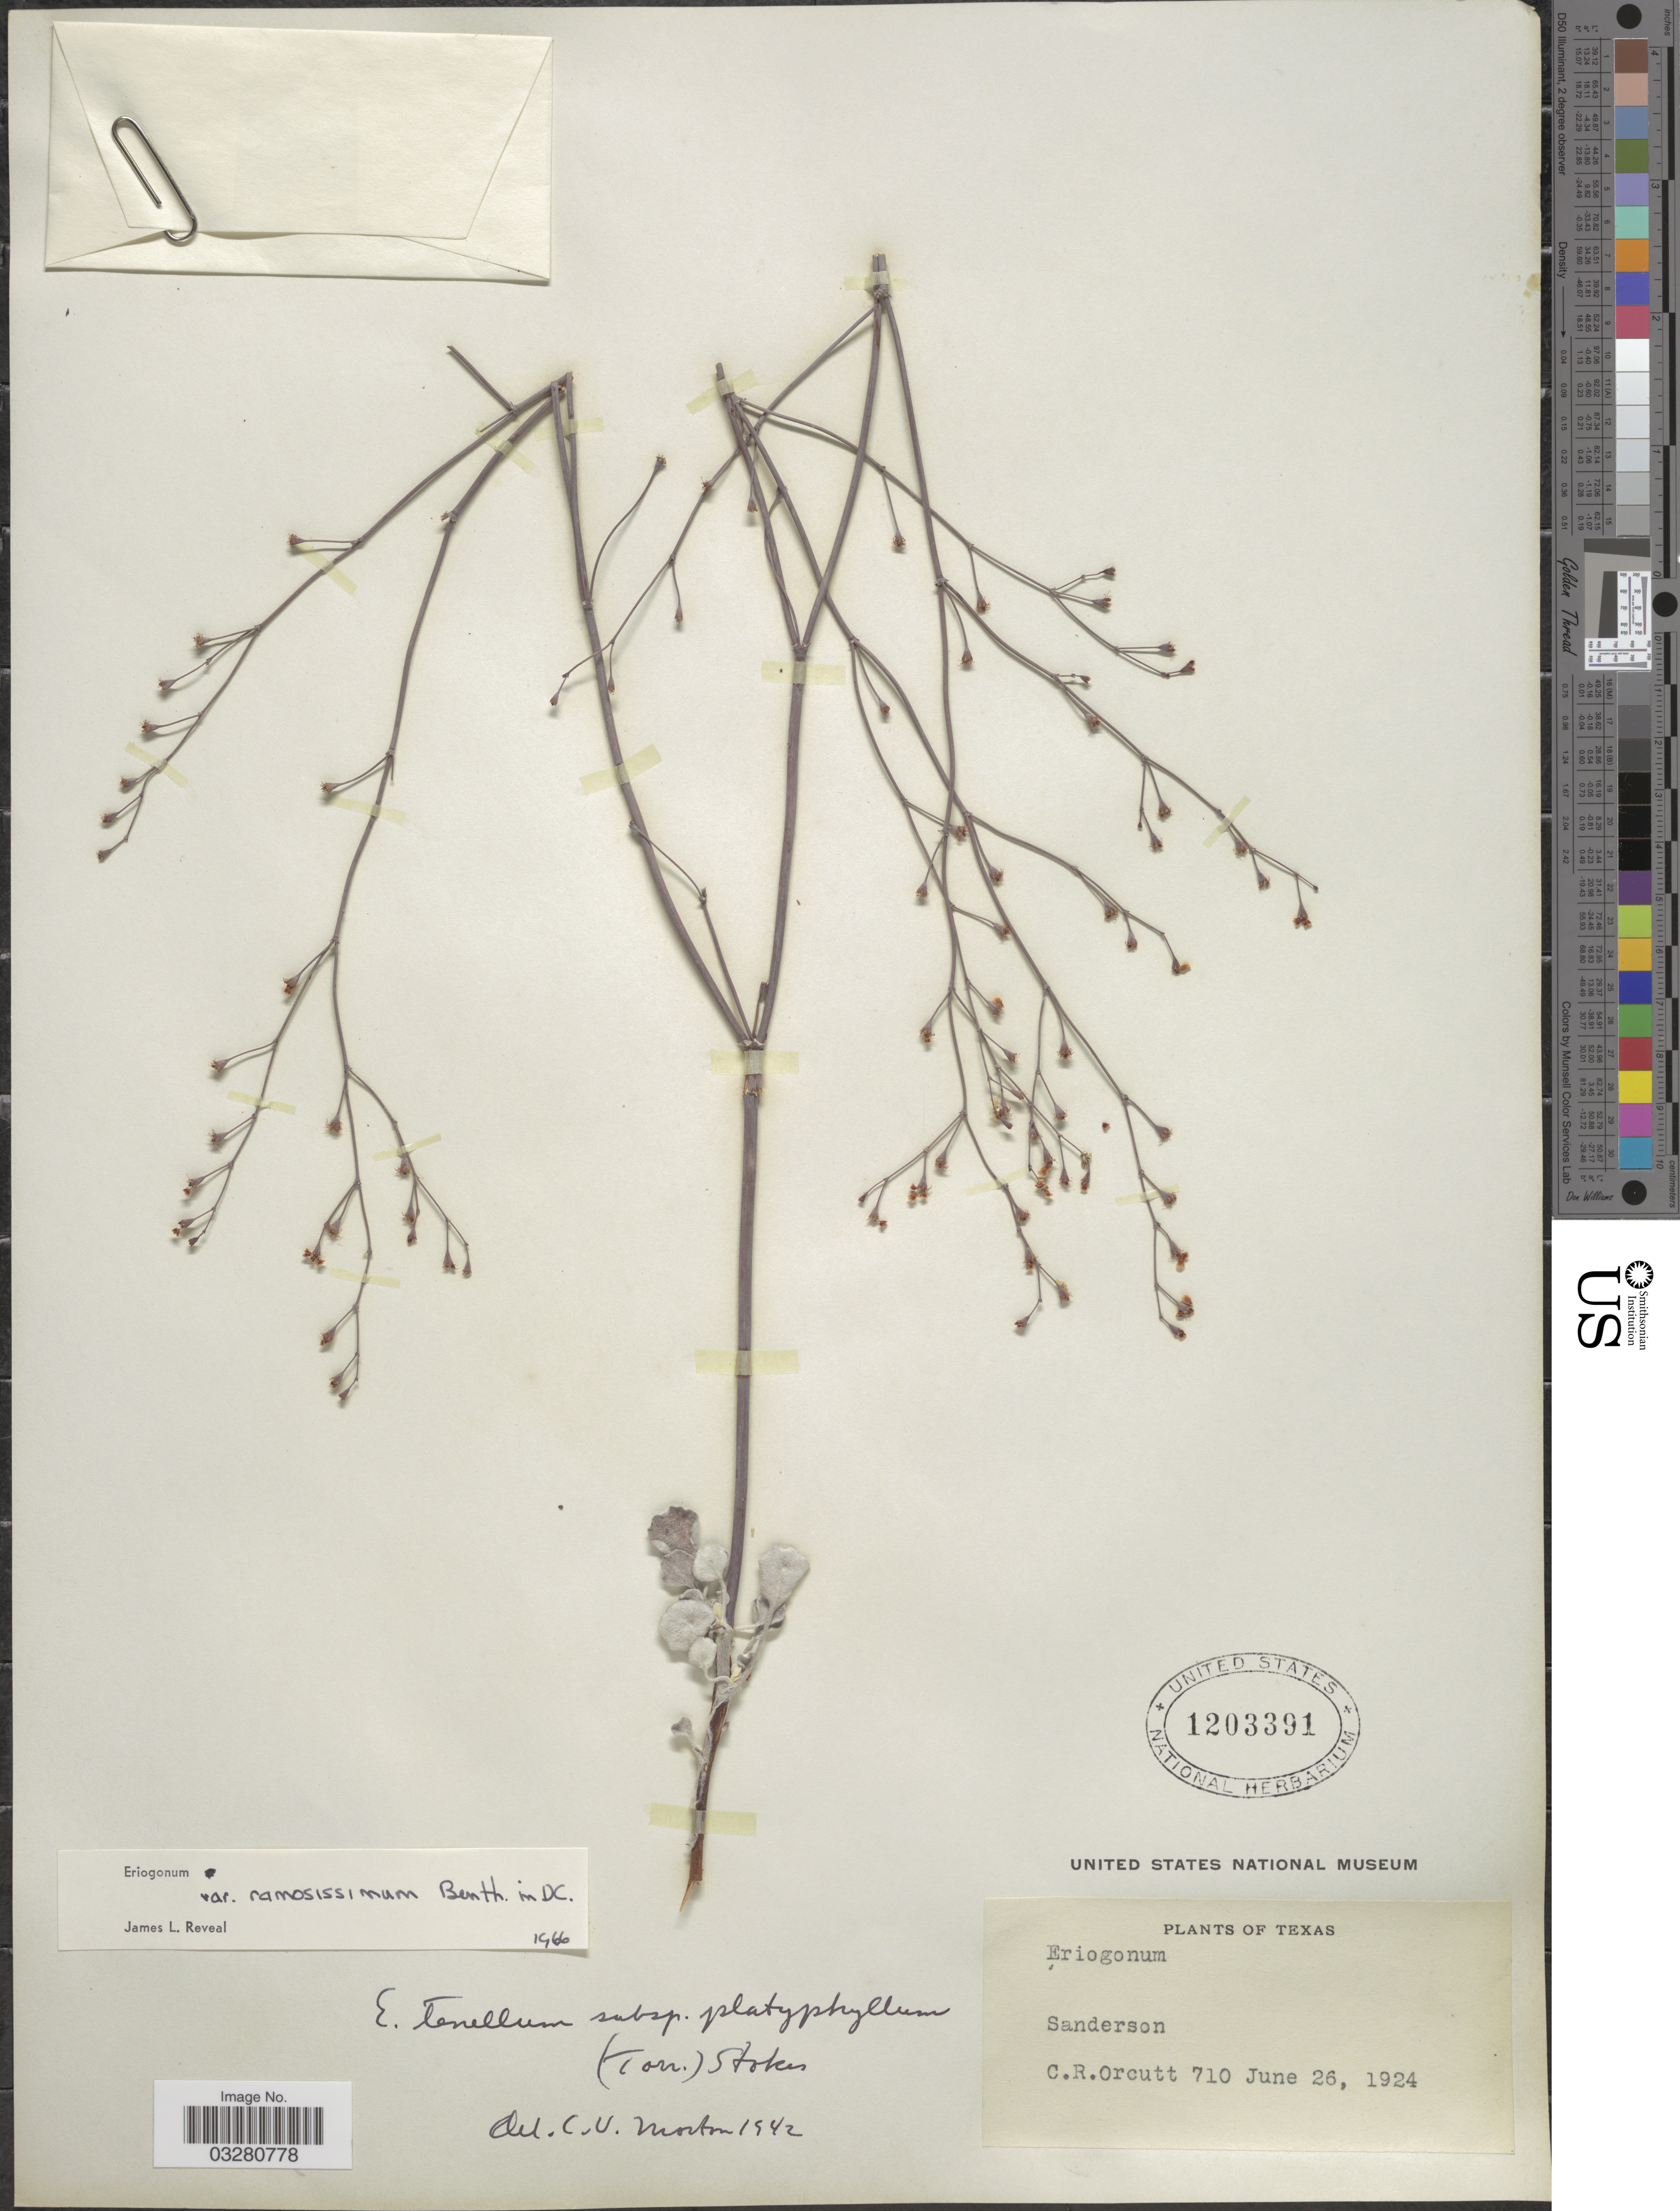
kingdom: Plantae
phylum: Tracheophyta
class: Magnoliopsida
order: Caryophyllales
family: Polygonaceae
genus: Eriogonum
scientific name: Eriogonum tenellum var. ramosissimum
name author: Benth. in DC.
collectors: C. R. Orcutt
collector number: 710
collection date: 1924-06-26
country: United States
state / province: Texas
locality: Sanderson.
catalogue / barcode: US 1203391